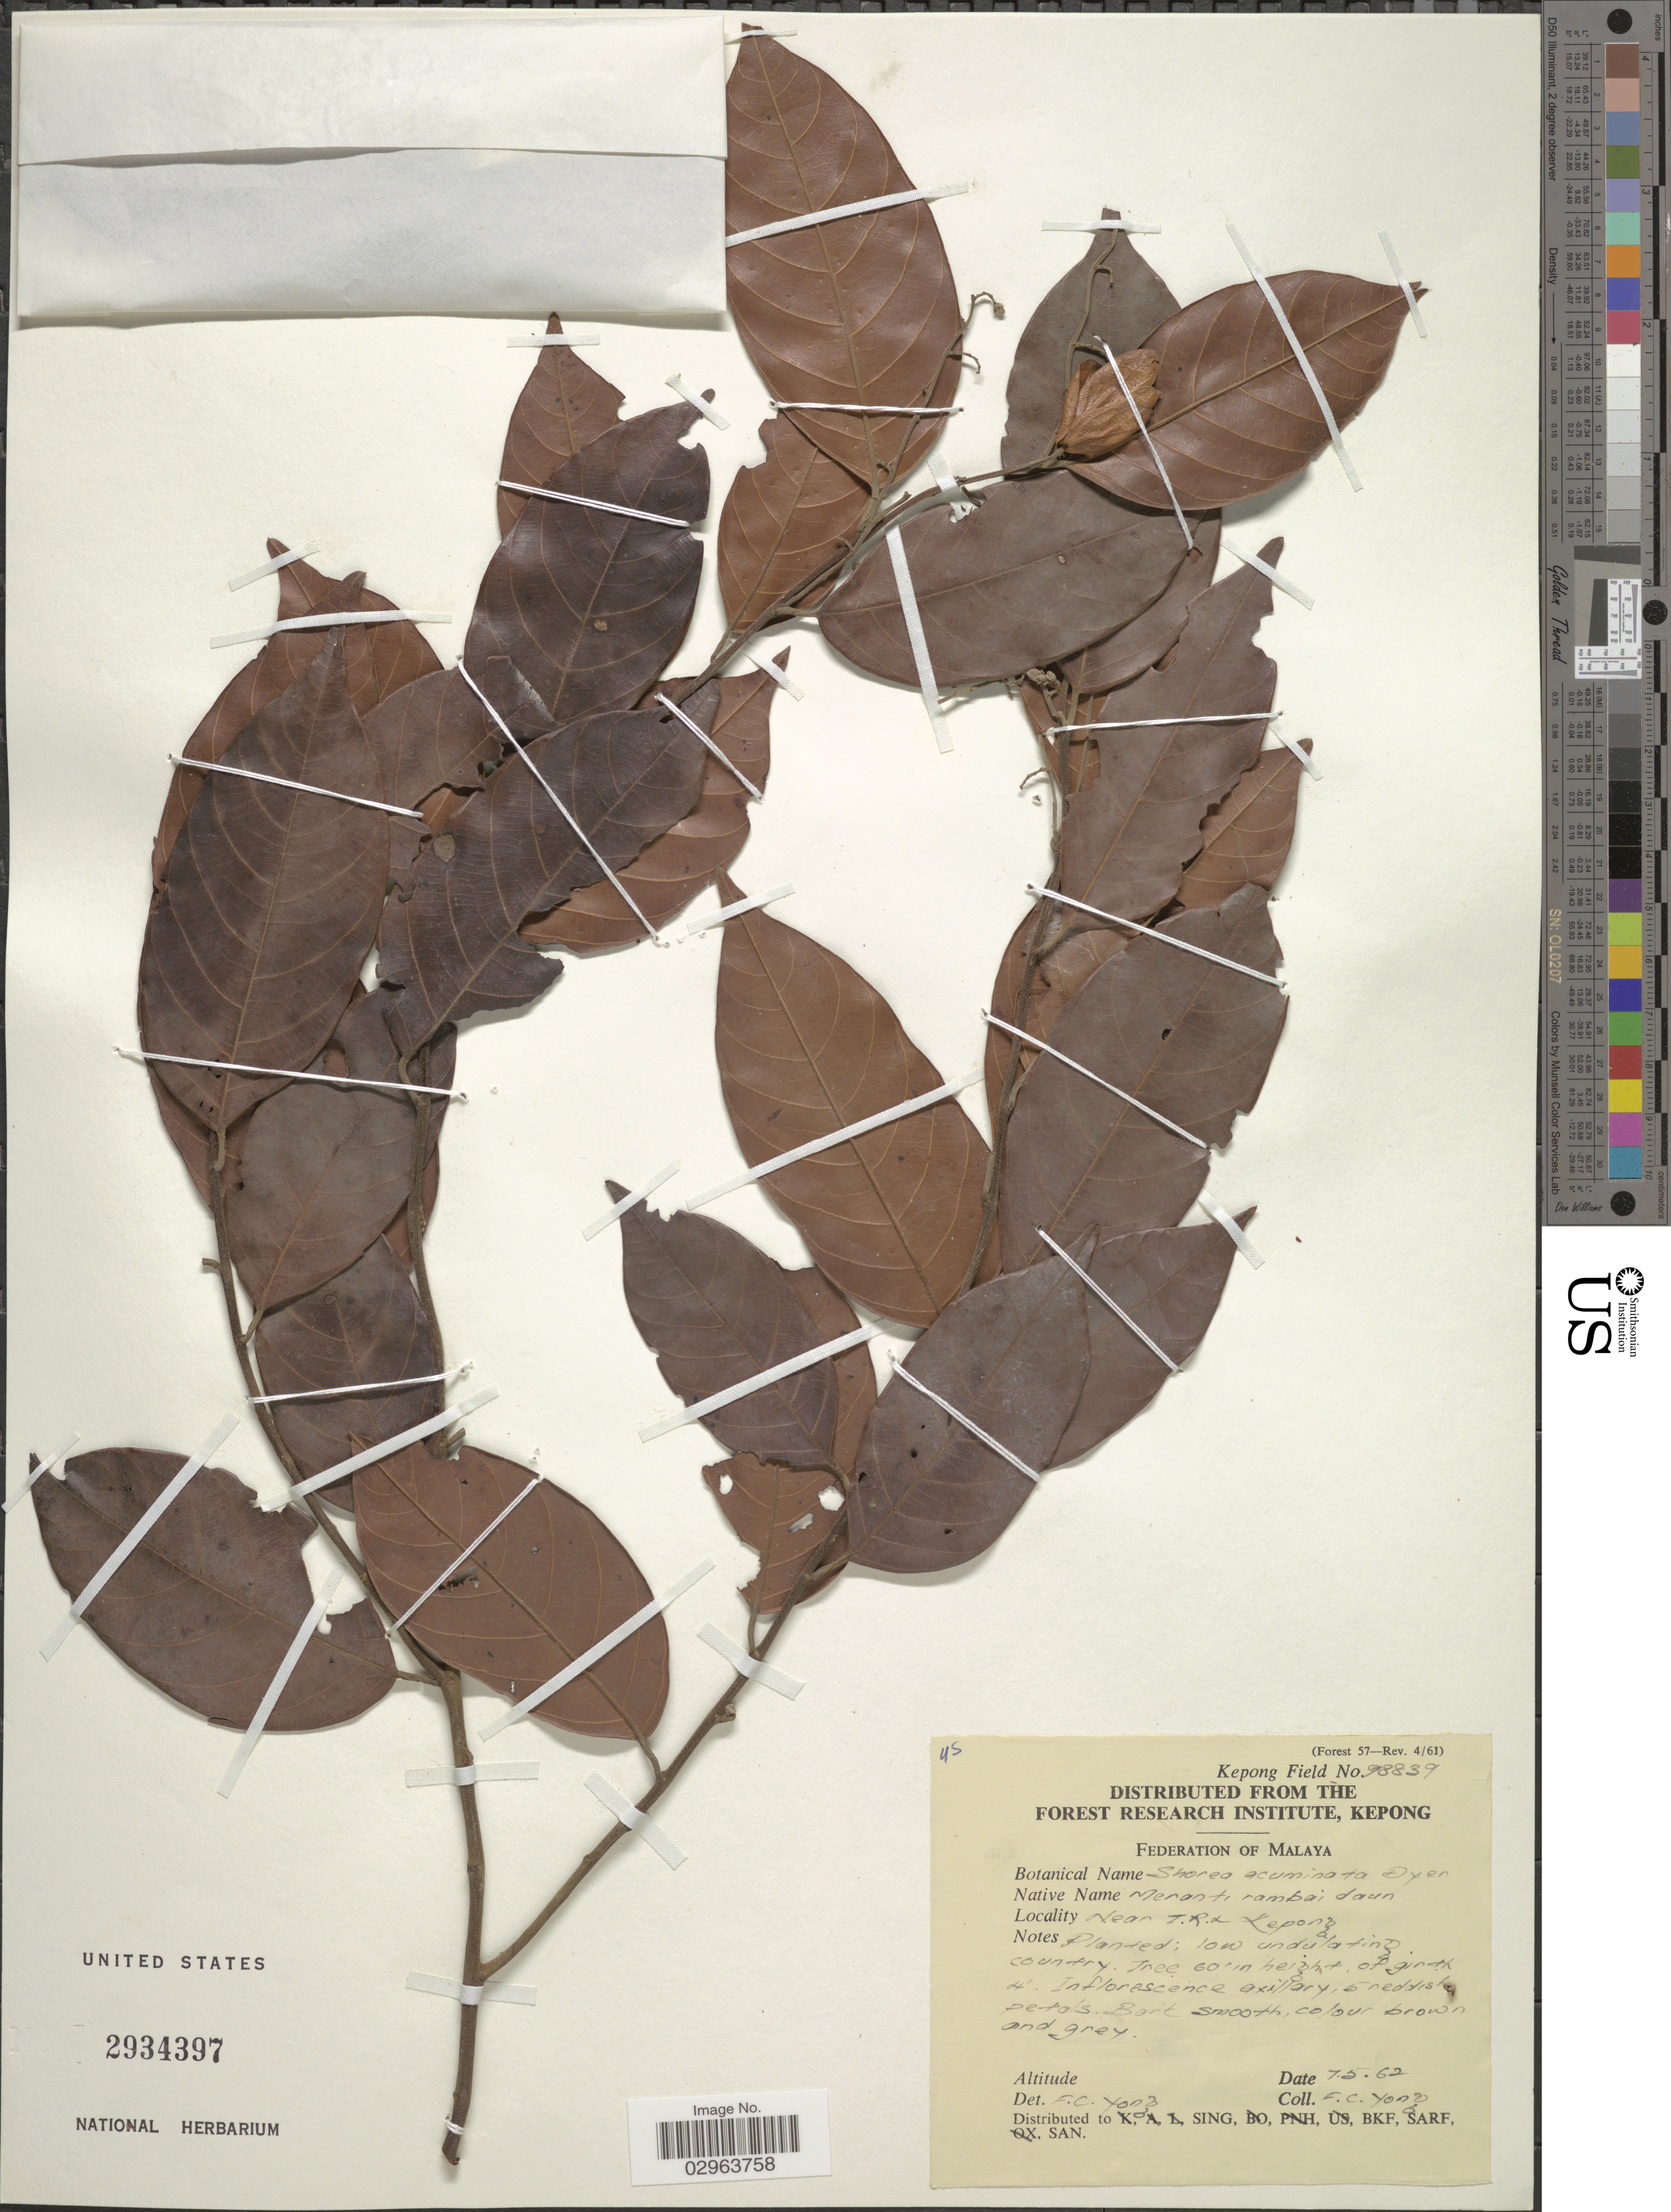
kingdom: Plantae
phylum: Tracheophyta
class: Magnoliopsida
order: Malvales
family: Dipterocarpaceae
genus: Rubroshorea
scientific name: Rubroshorea acuminata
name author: (Dyer) P.S. Ashton & J. Heck.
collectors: F. Yong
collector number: Kepong Field 98839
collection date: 1962-05-07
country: Malaysia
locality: Malaya. Near I.R.A. Kepong.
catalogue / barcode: US 2934397